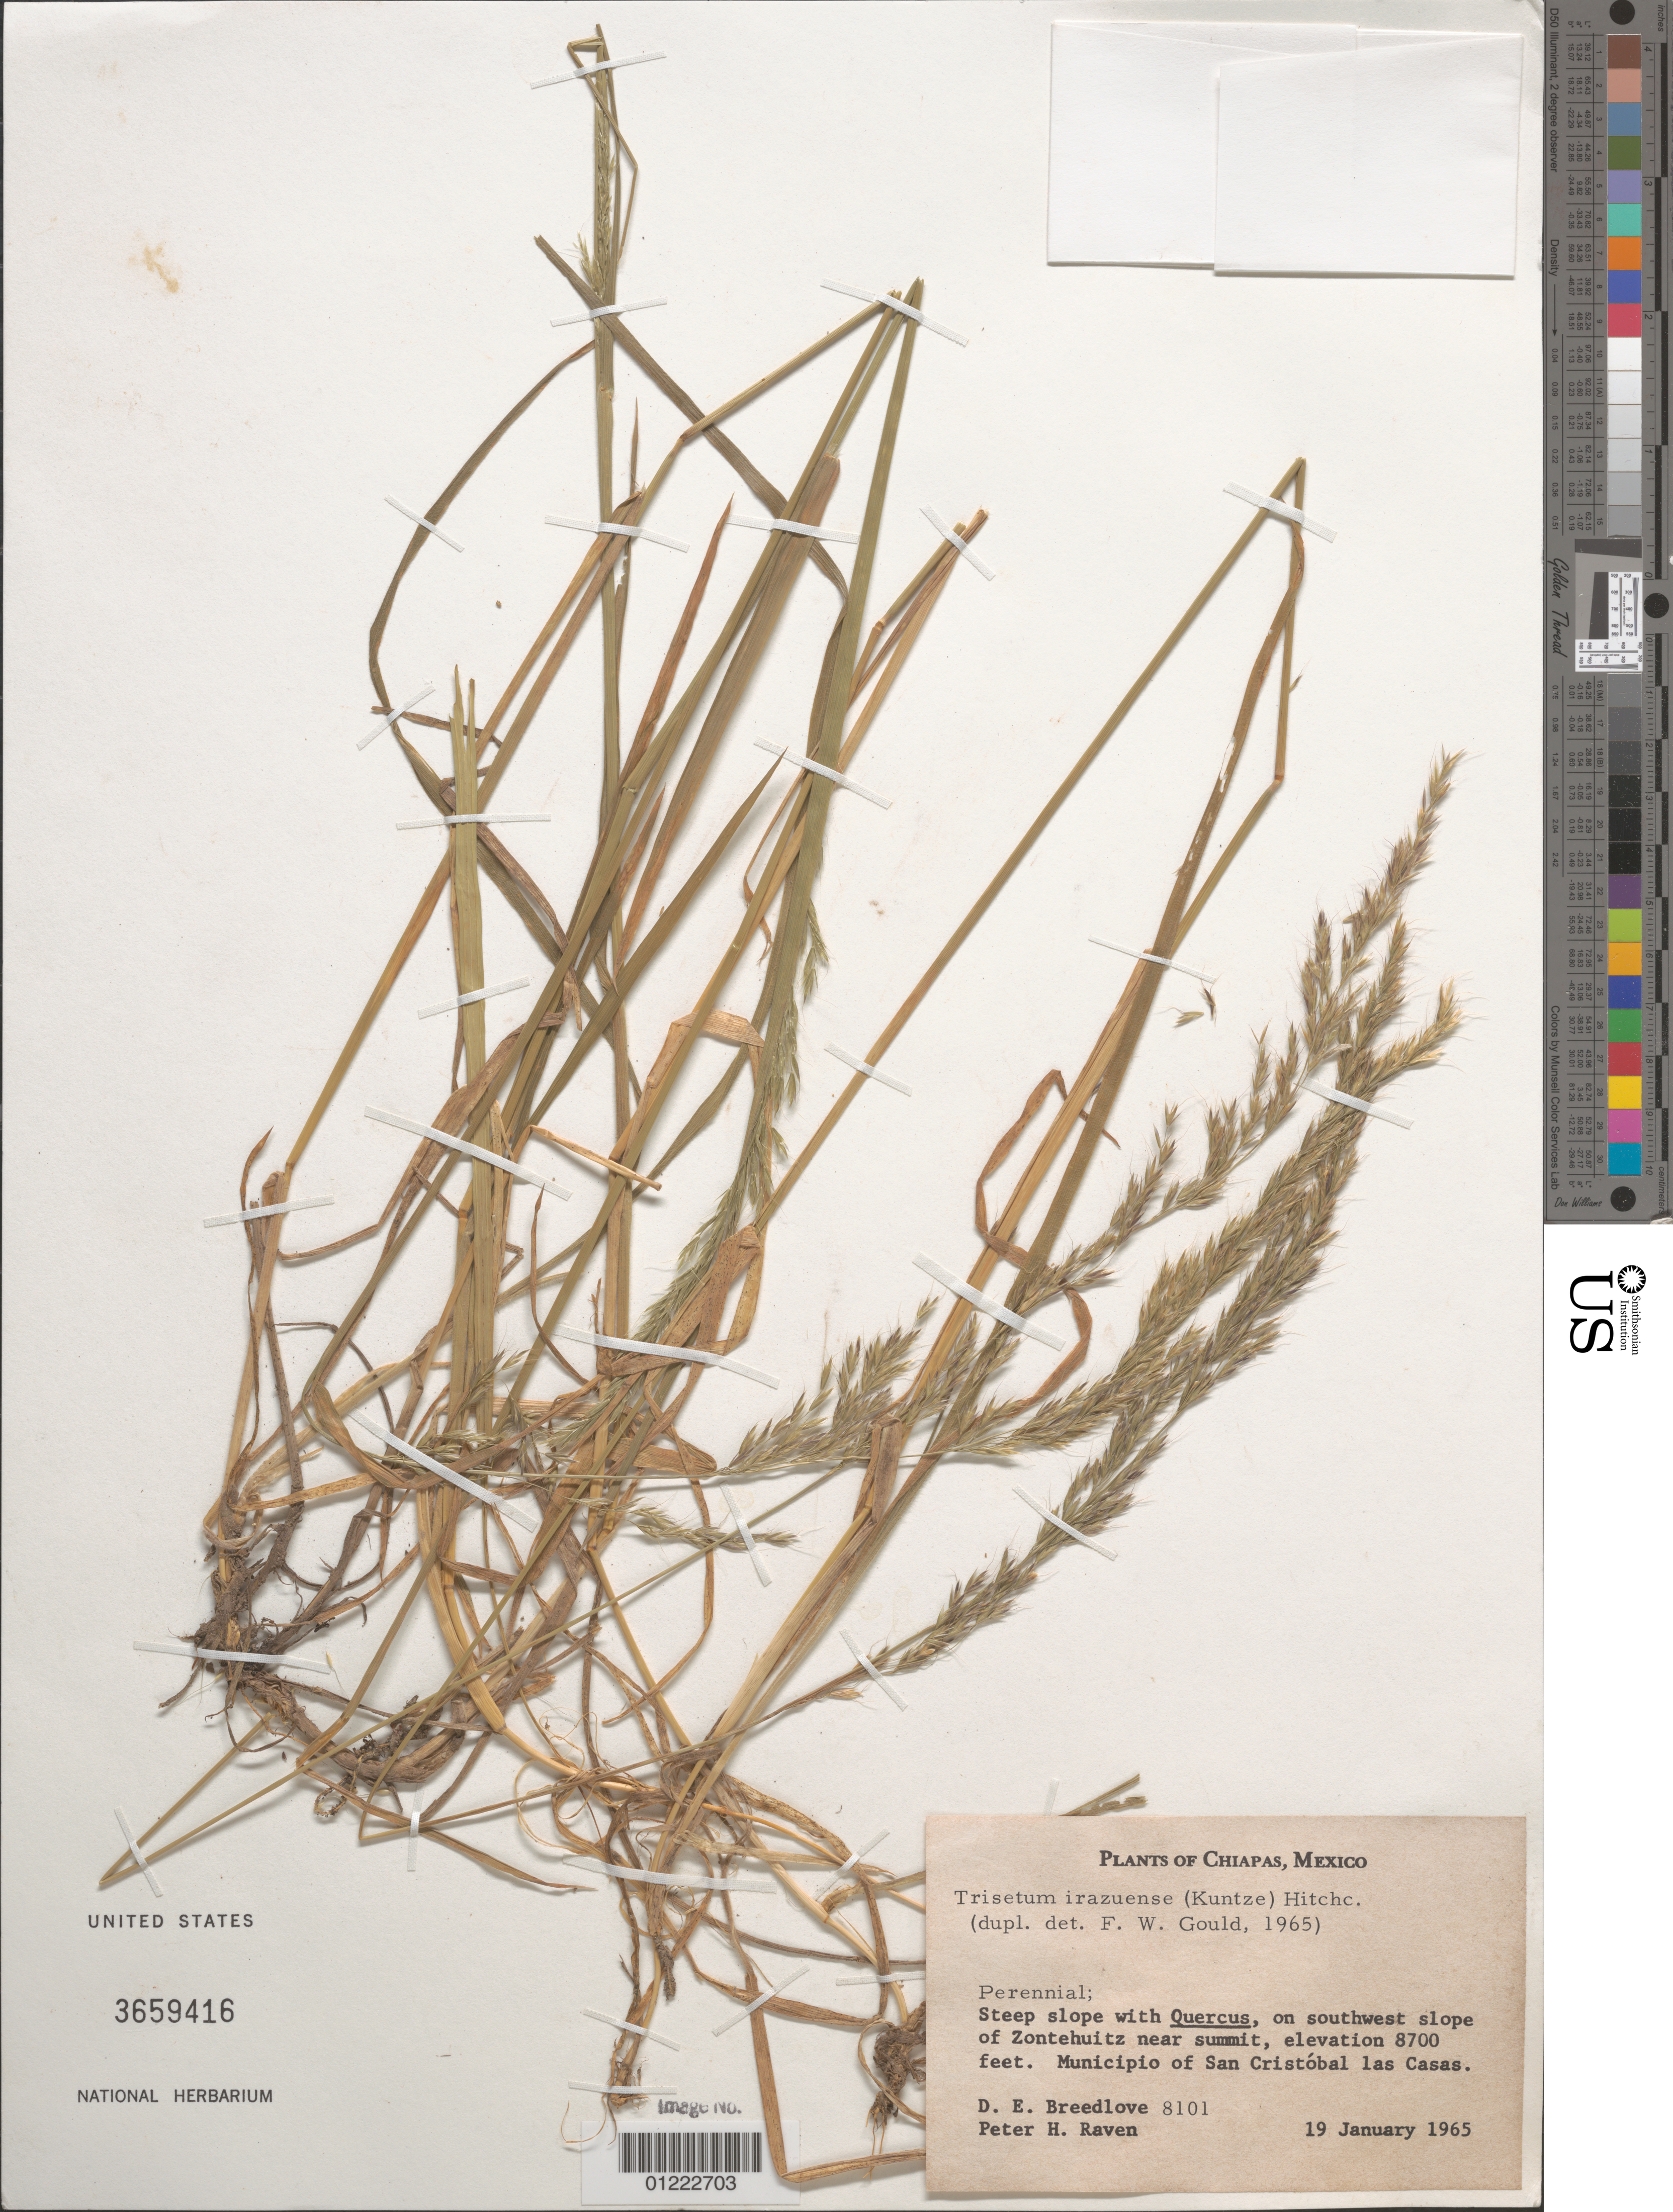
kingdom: Plantae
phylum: Tracheophyta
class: Liliopsida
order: Poales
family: Poaceae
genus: Trisetum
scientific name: Trisetum irazuense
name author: (Kuntze) Hitchc.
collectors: D. E. Breedlove & P. H. Raven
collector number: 8101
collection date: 1965-01-19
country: Mexico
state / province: Chiapas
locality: on southwest slope of Zontehuitz near summit, Municipio of San Cristobal las Casas.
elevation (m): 2652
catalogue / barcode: US 3659416